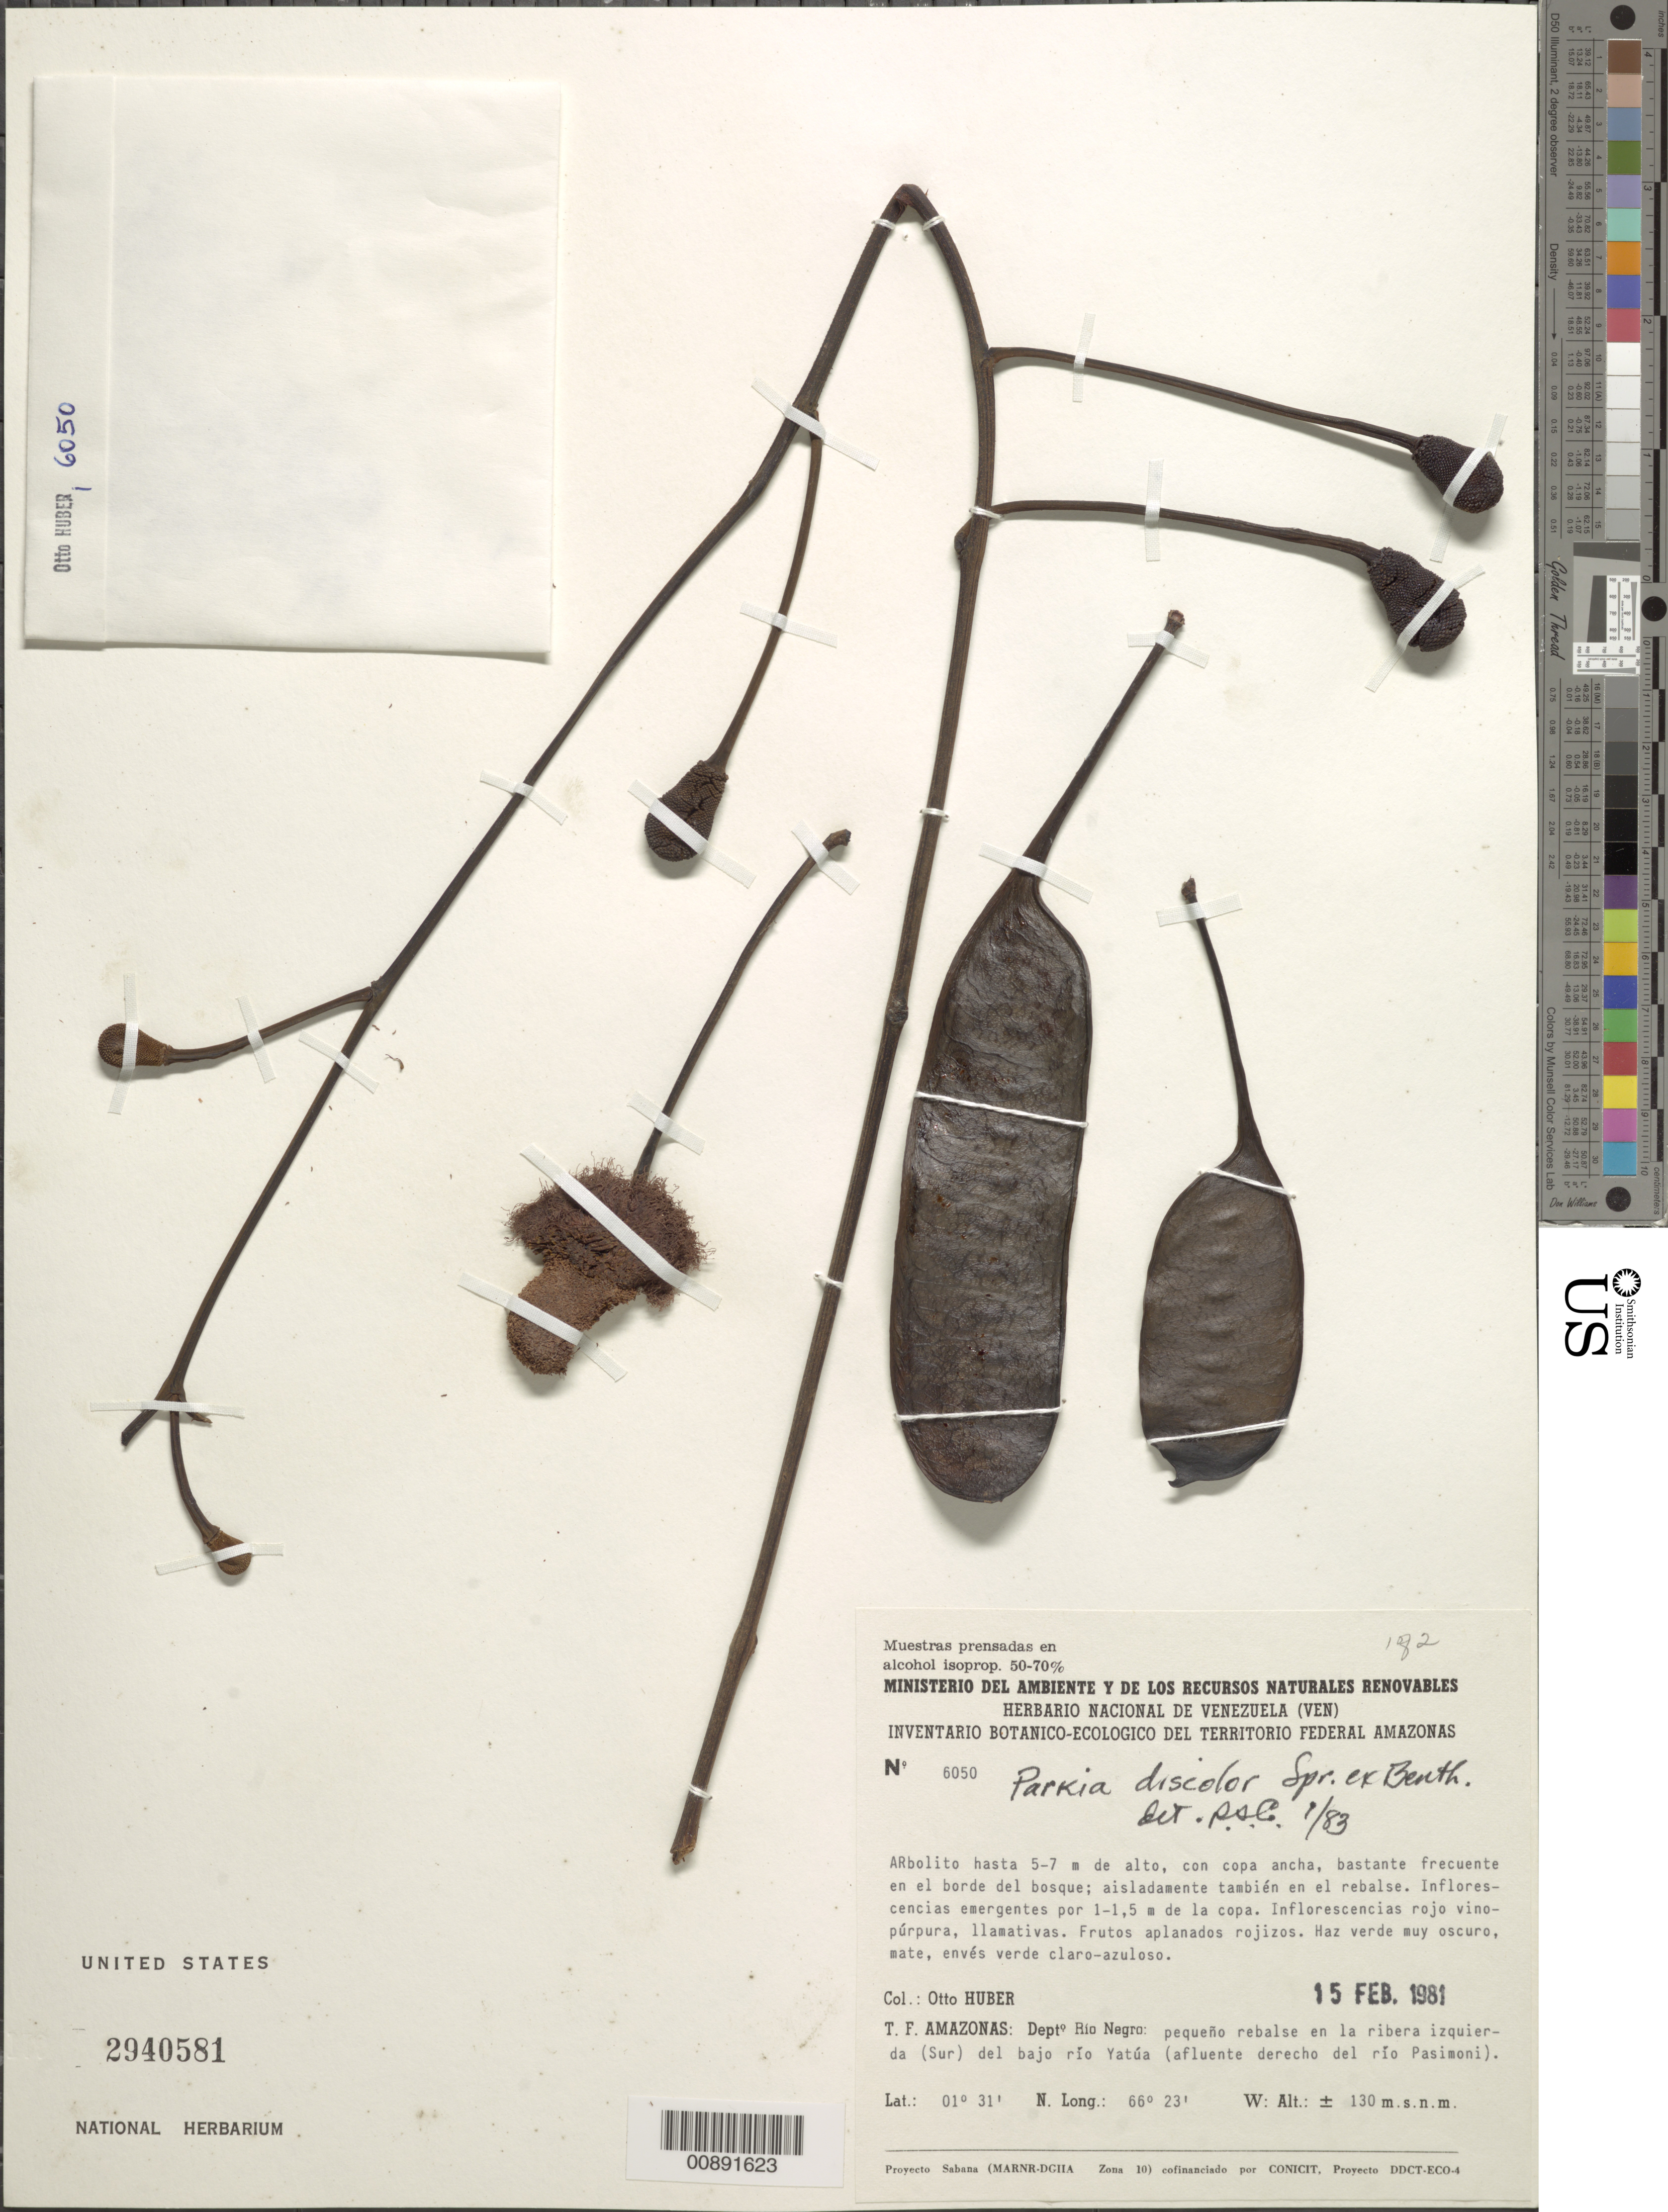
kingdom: Plantae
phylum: Tracheophyta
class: Magnoliopsida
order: Fabales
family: Fabaceae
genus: Parkia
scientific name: Parkia discolor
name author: Spruce ex Benth.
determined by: Cowan, R. S.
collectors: O. Huber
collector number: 6050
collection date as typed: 15-Feb-81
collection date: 1981-02-15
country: Venezuela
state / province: Amazonas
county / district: Río Negro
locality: Bajo Río Yatua (affluent derecho del Río Pasimoni)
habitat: Borde del bosque; pequeno rebalse en la ribera del rio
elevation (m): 130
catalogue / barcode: US 2940581